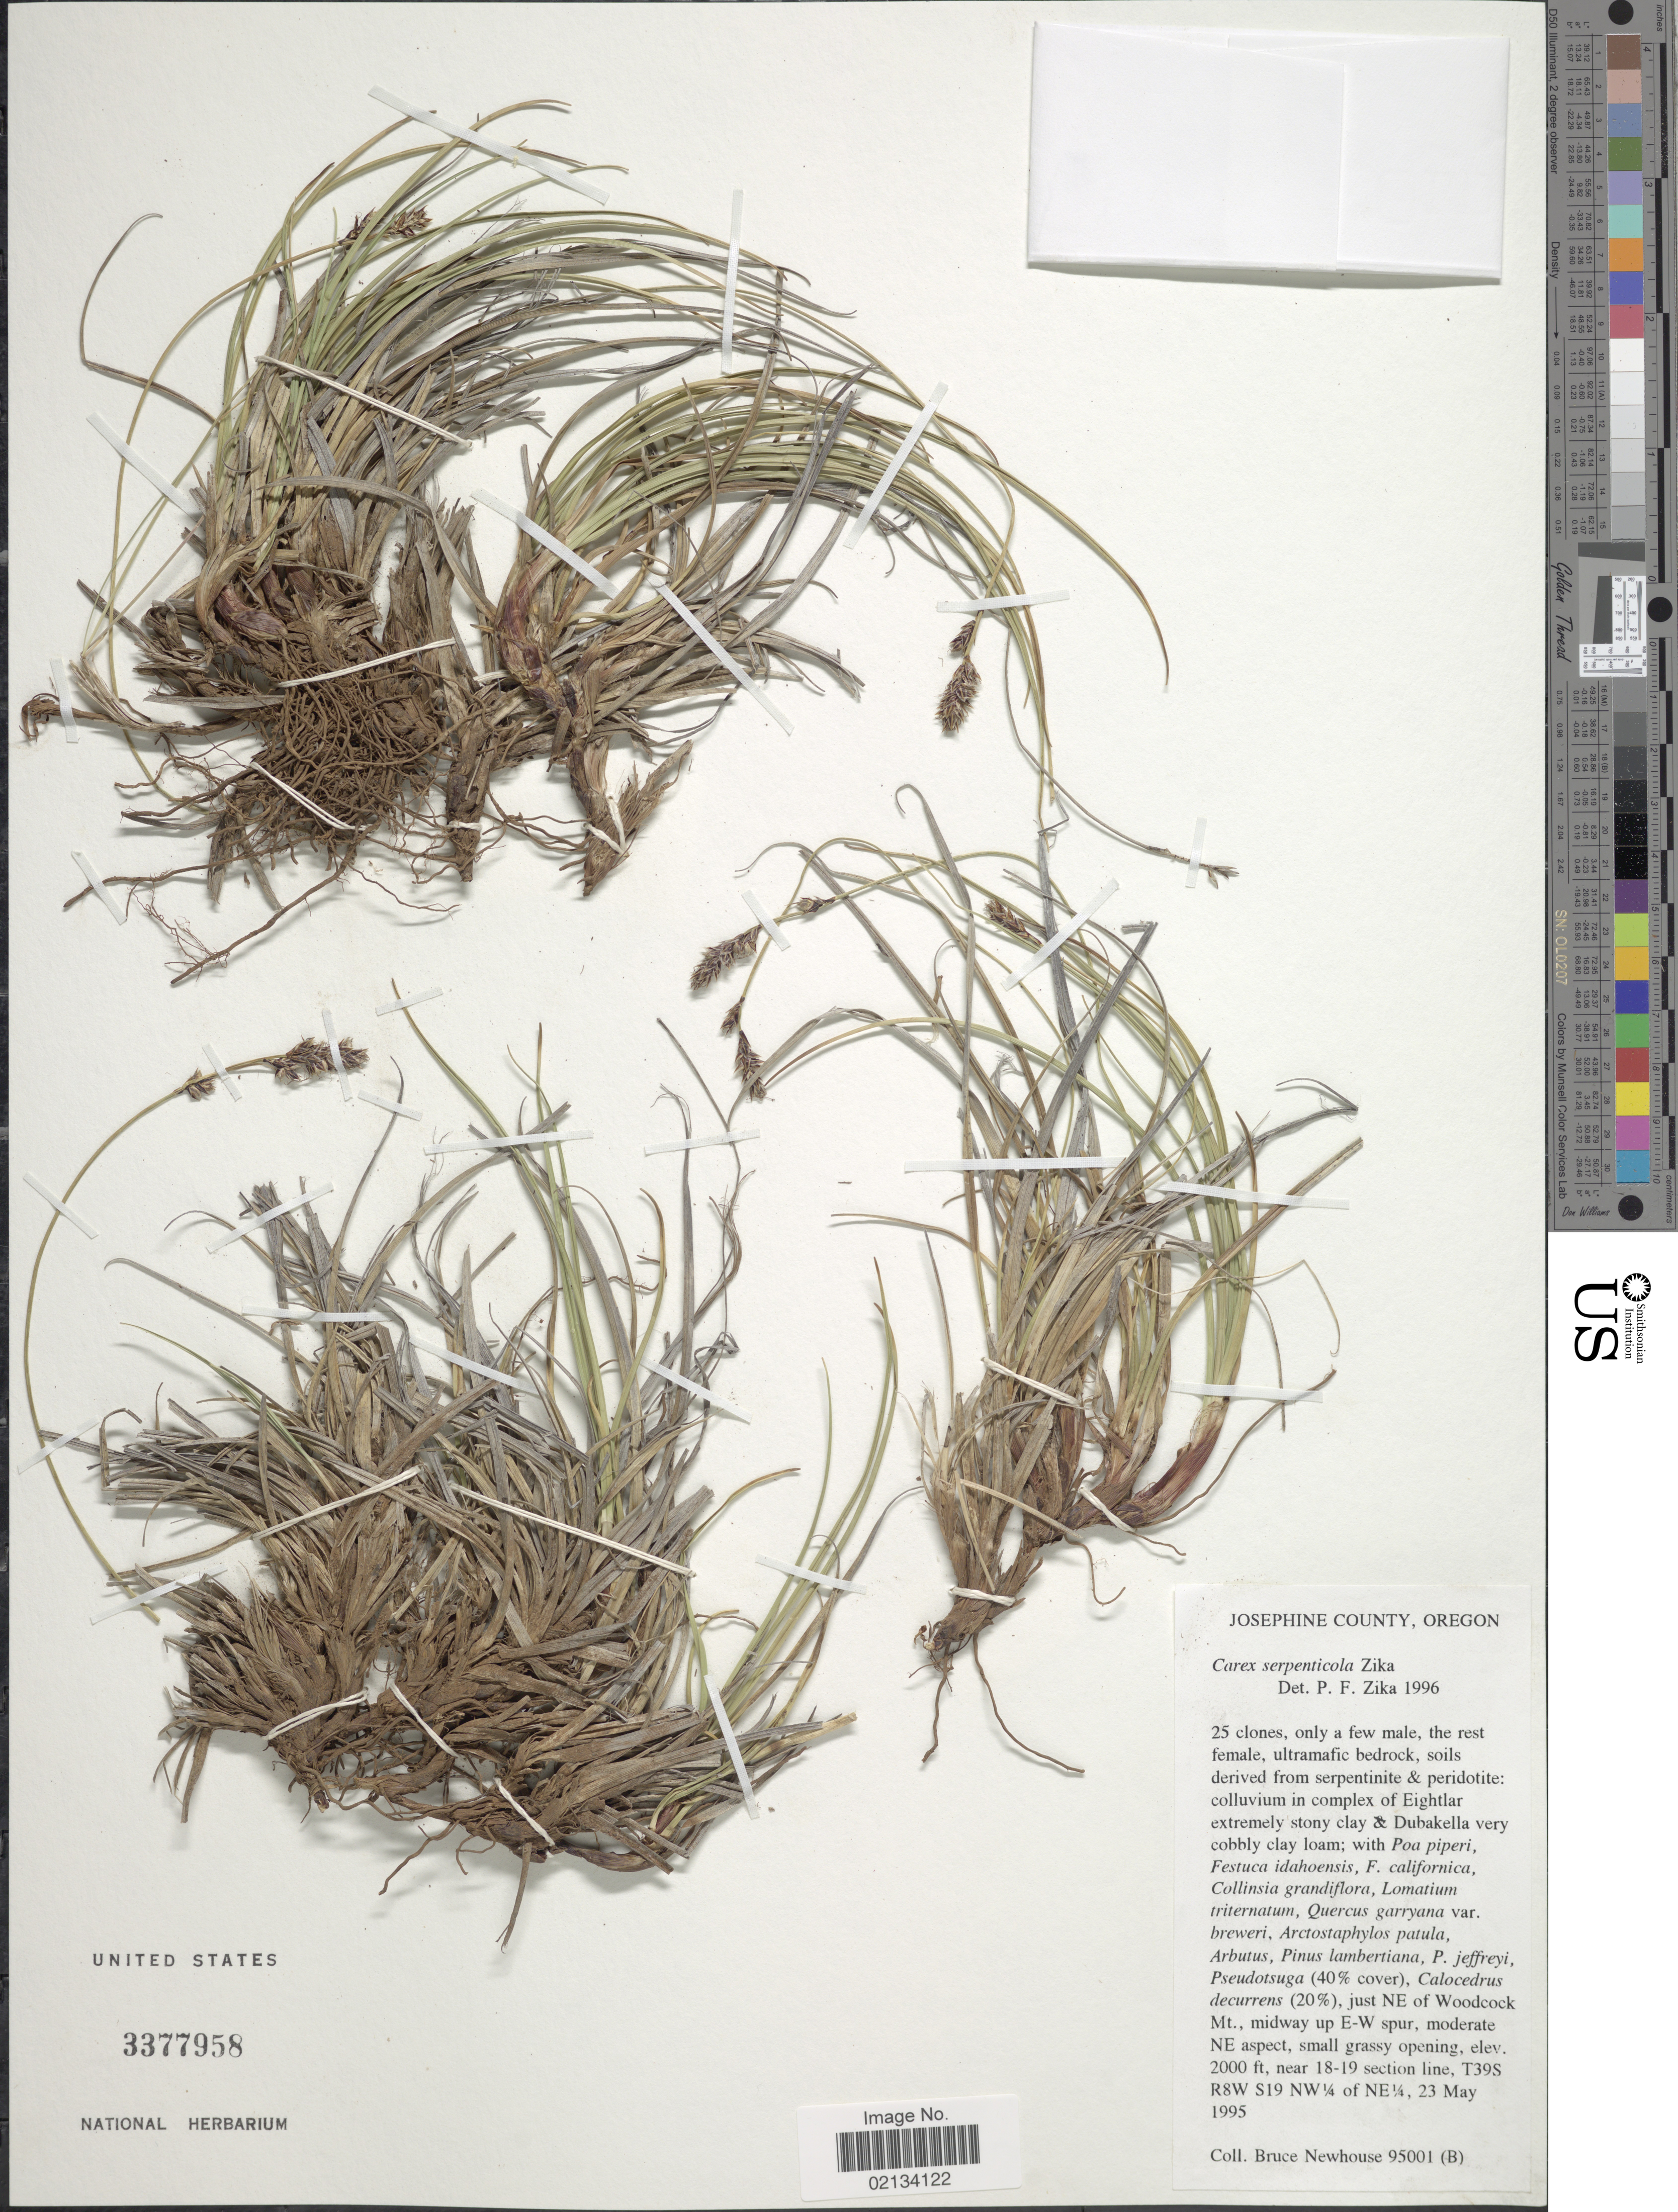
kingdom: Plantae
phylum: Tracheophyta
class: Liliopsida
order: Poales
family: Cyperaceae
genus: Carex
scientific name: Carex serpenticola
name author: Zika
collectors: B. Newhouse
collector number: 95001(B)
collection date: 1995-05-23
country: United States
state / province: Oregon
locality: Jospehine County, just NE of Woodrock Mt., midway up E-W spur, moderate NE aspect, small grassy opening, near 18-19 section line, T39S R8W S19 NW1/4 of NE1/4.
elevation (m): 610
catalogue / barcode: US 3377958